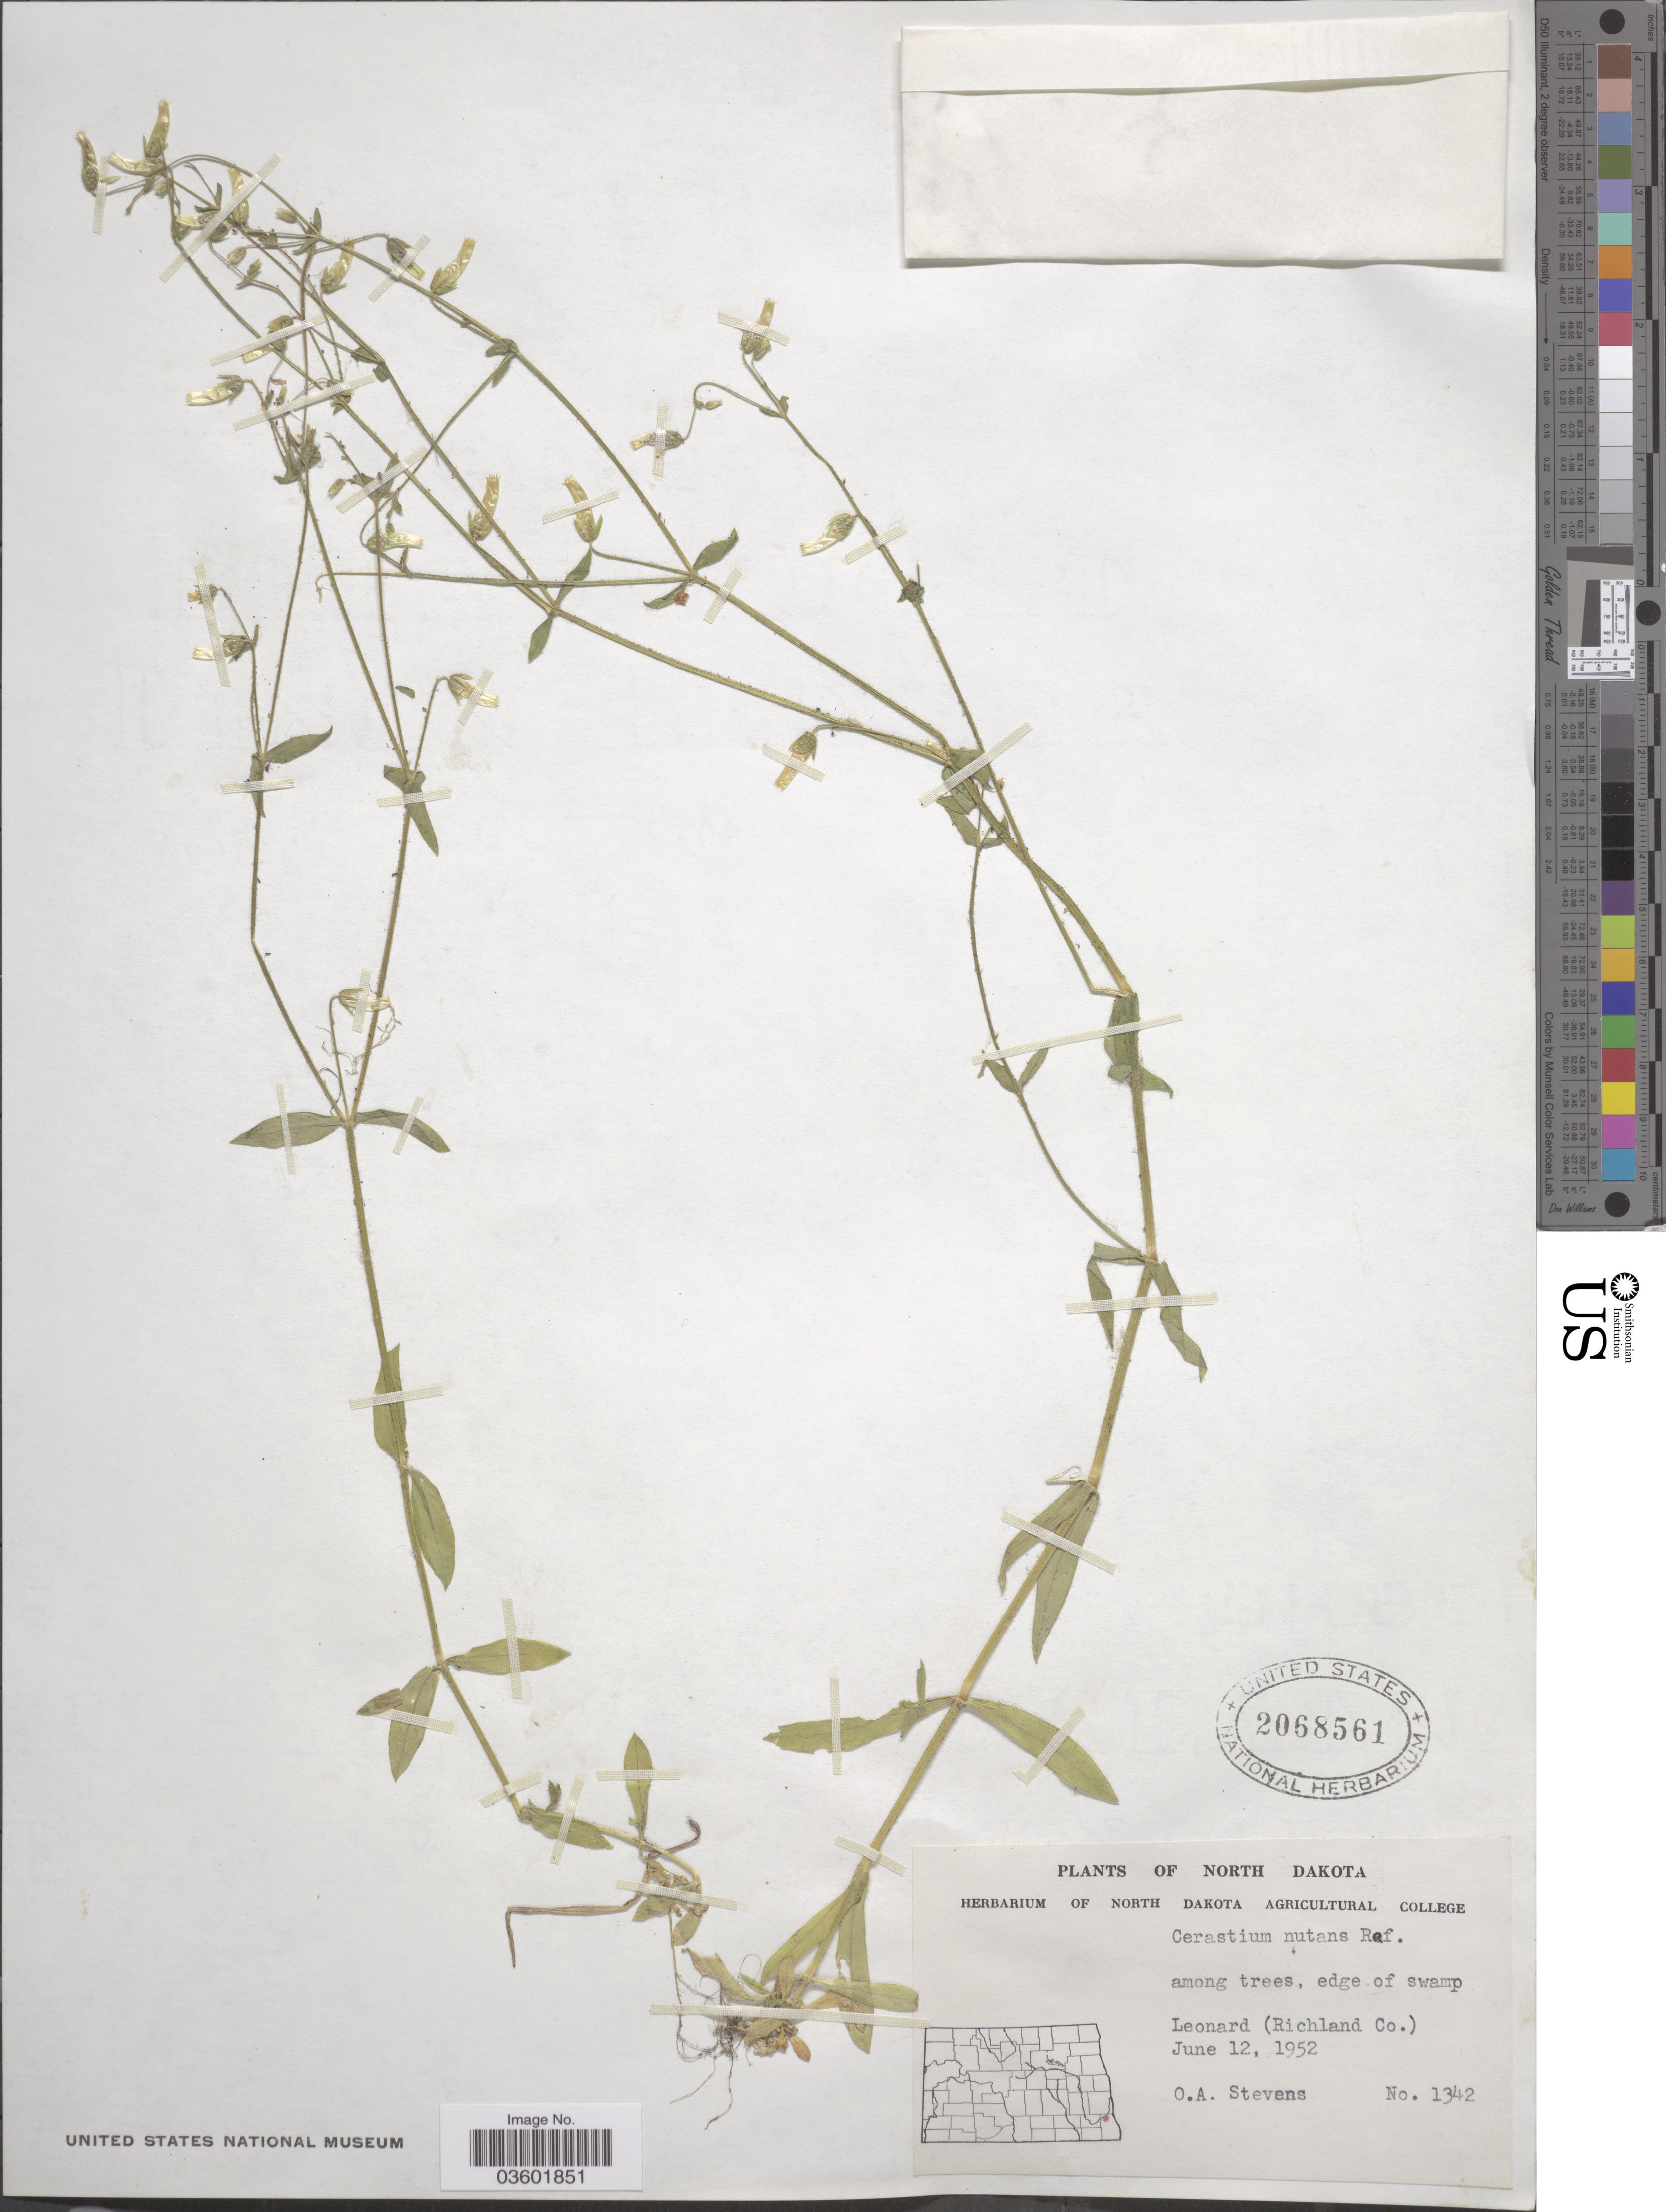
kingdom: Plantae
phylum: Tracheophyta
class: Magnoliopsida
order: Caryophyllales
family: Caryophyllaceae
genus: Cerastium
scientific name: Cerastium nutans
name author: Raf.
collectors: O. A. Stevens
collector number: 1342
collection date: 1952-06-12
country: United States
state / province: North Dakota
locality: Leonard (Richland Co.).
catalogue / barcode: US 2068561